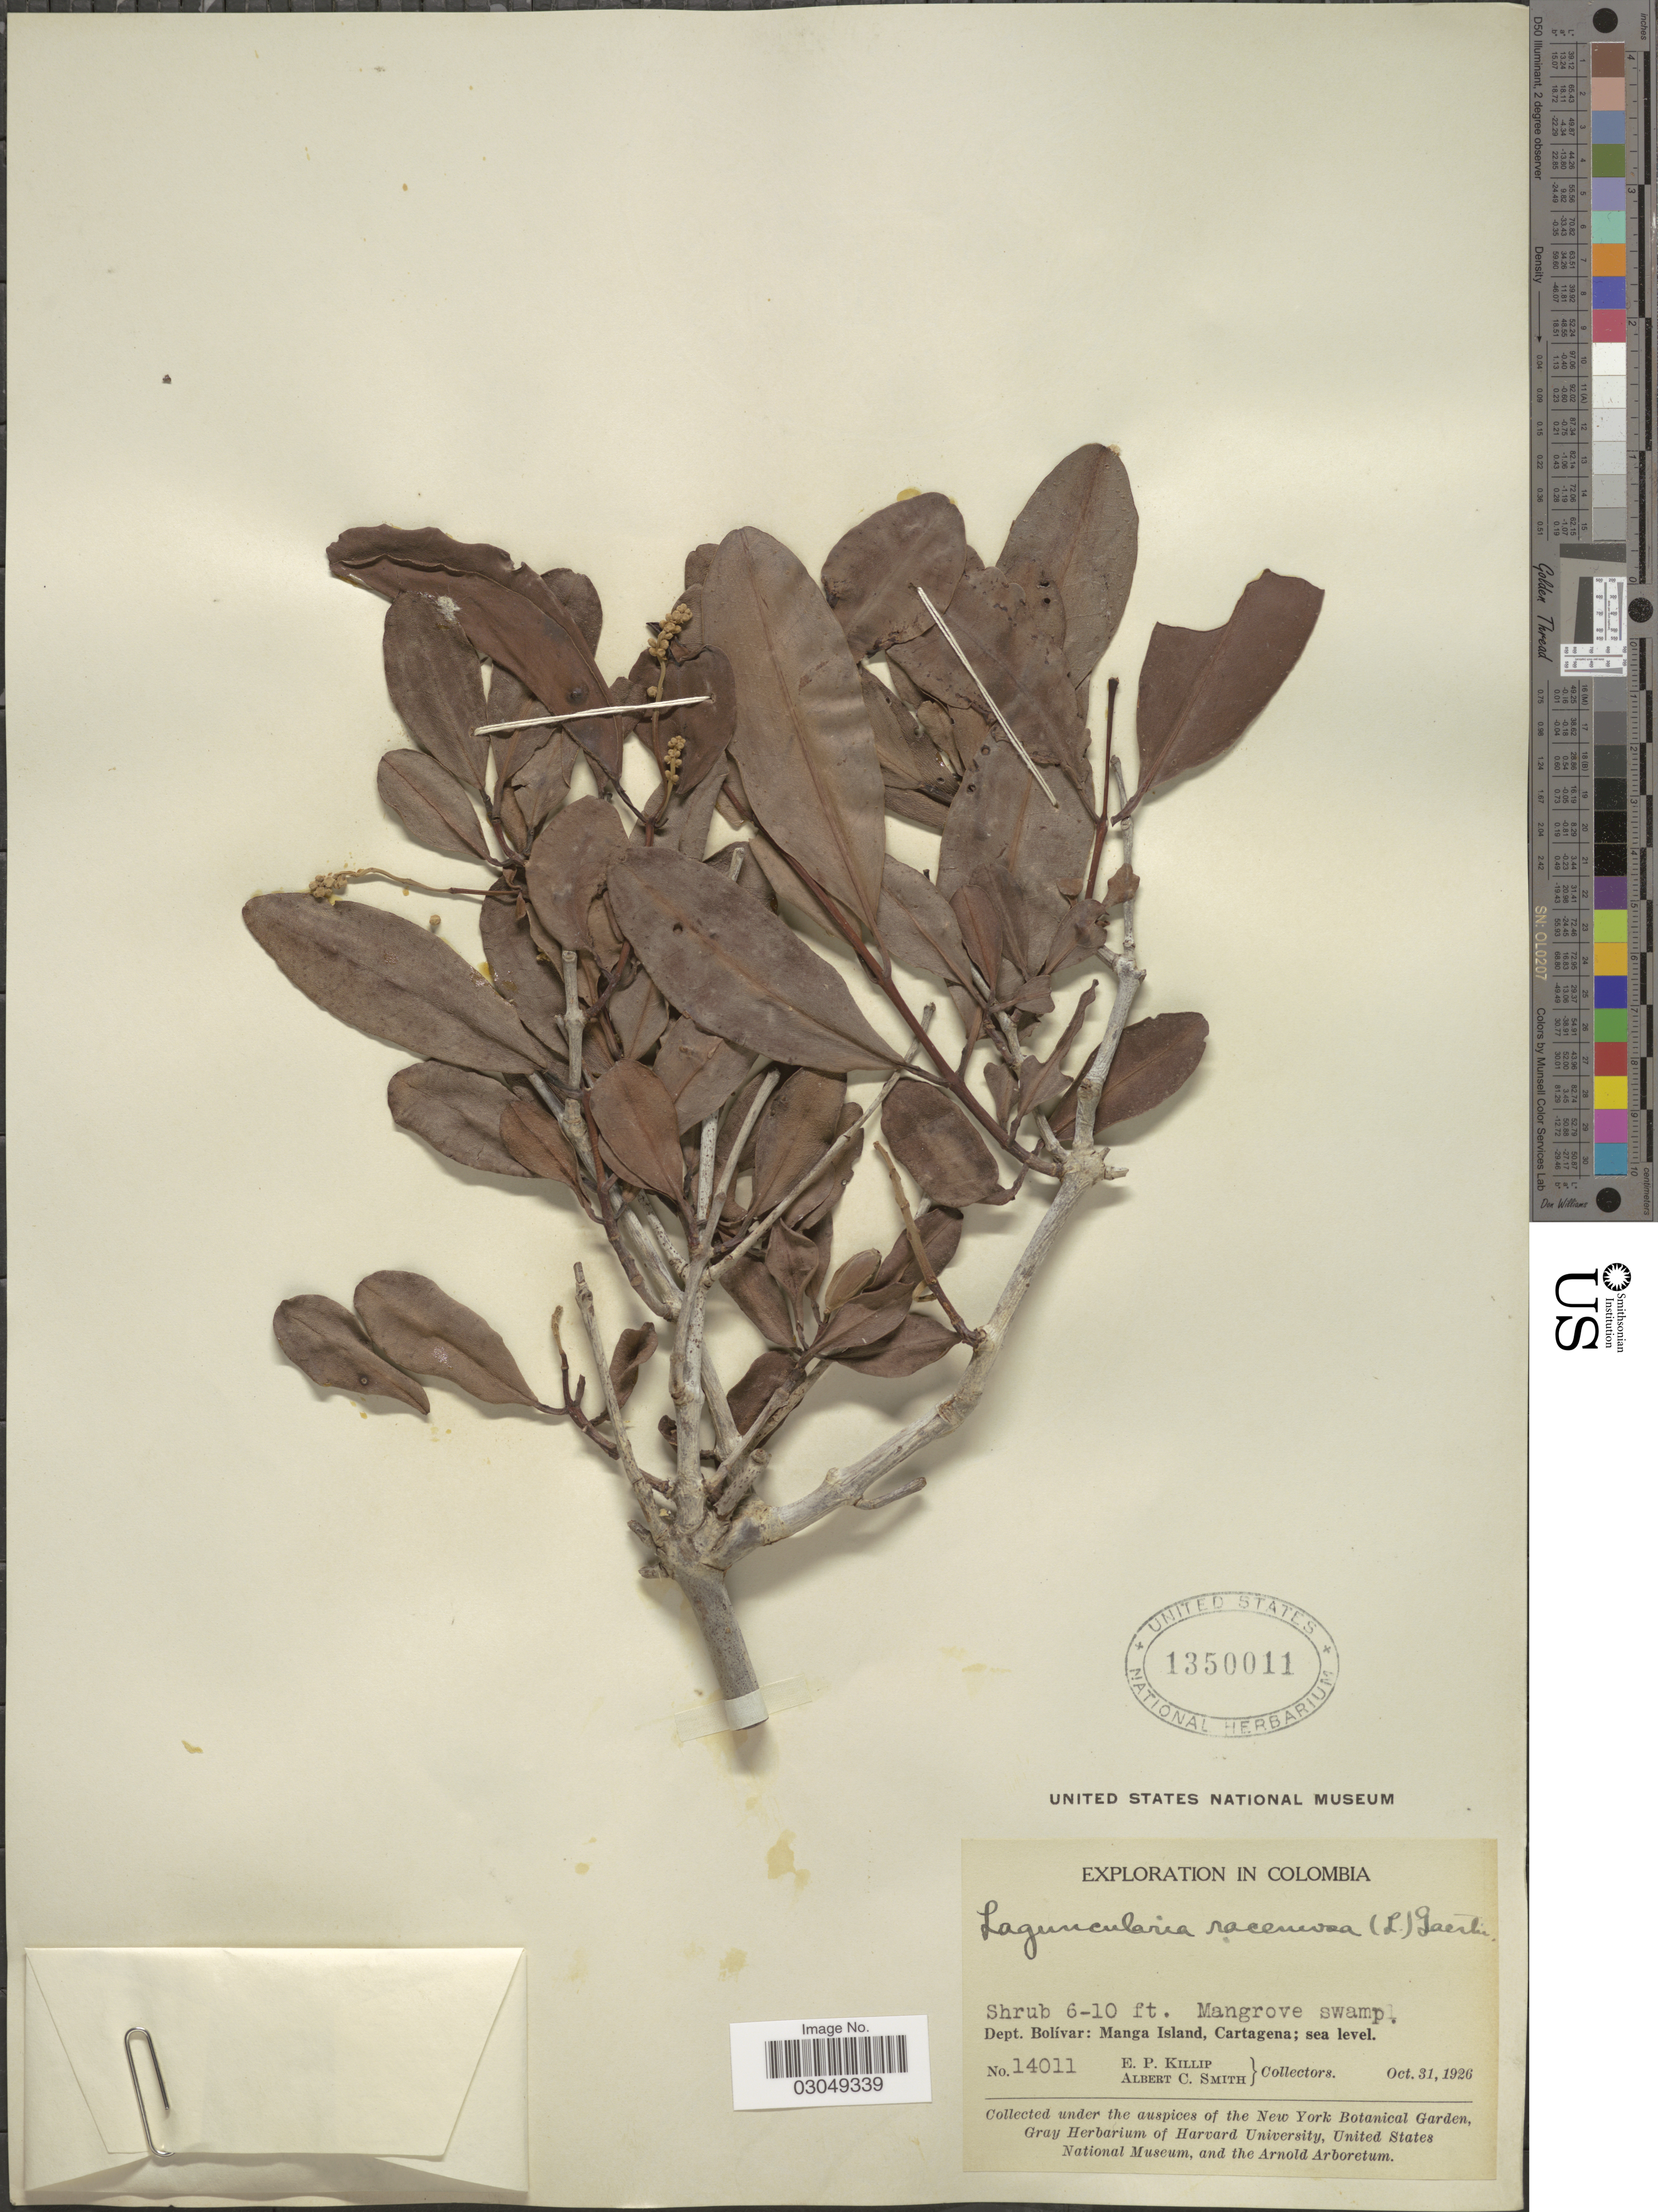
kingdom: Plantae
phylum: Tracheophyta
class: Magnoliopsida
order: Myrtales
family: Combretaceae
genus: Laguncularia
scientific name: Laguncularia racemosa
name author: (L.) C.F. Gaertn.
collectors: E. P. Killip & A. C. Smith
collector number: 14011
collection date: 1926-10-31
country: Colombia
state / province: Bolívar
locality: Dept. Bolívar: Manga Island, Cartagena.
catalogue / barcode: US 1350011